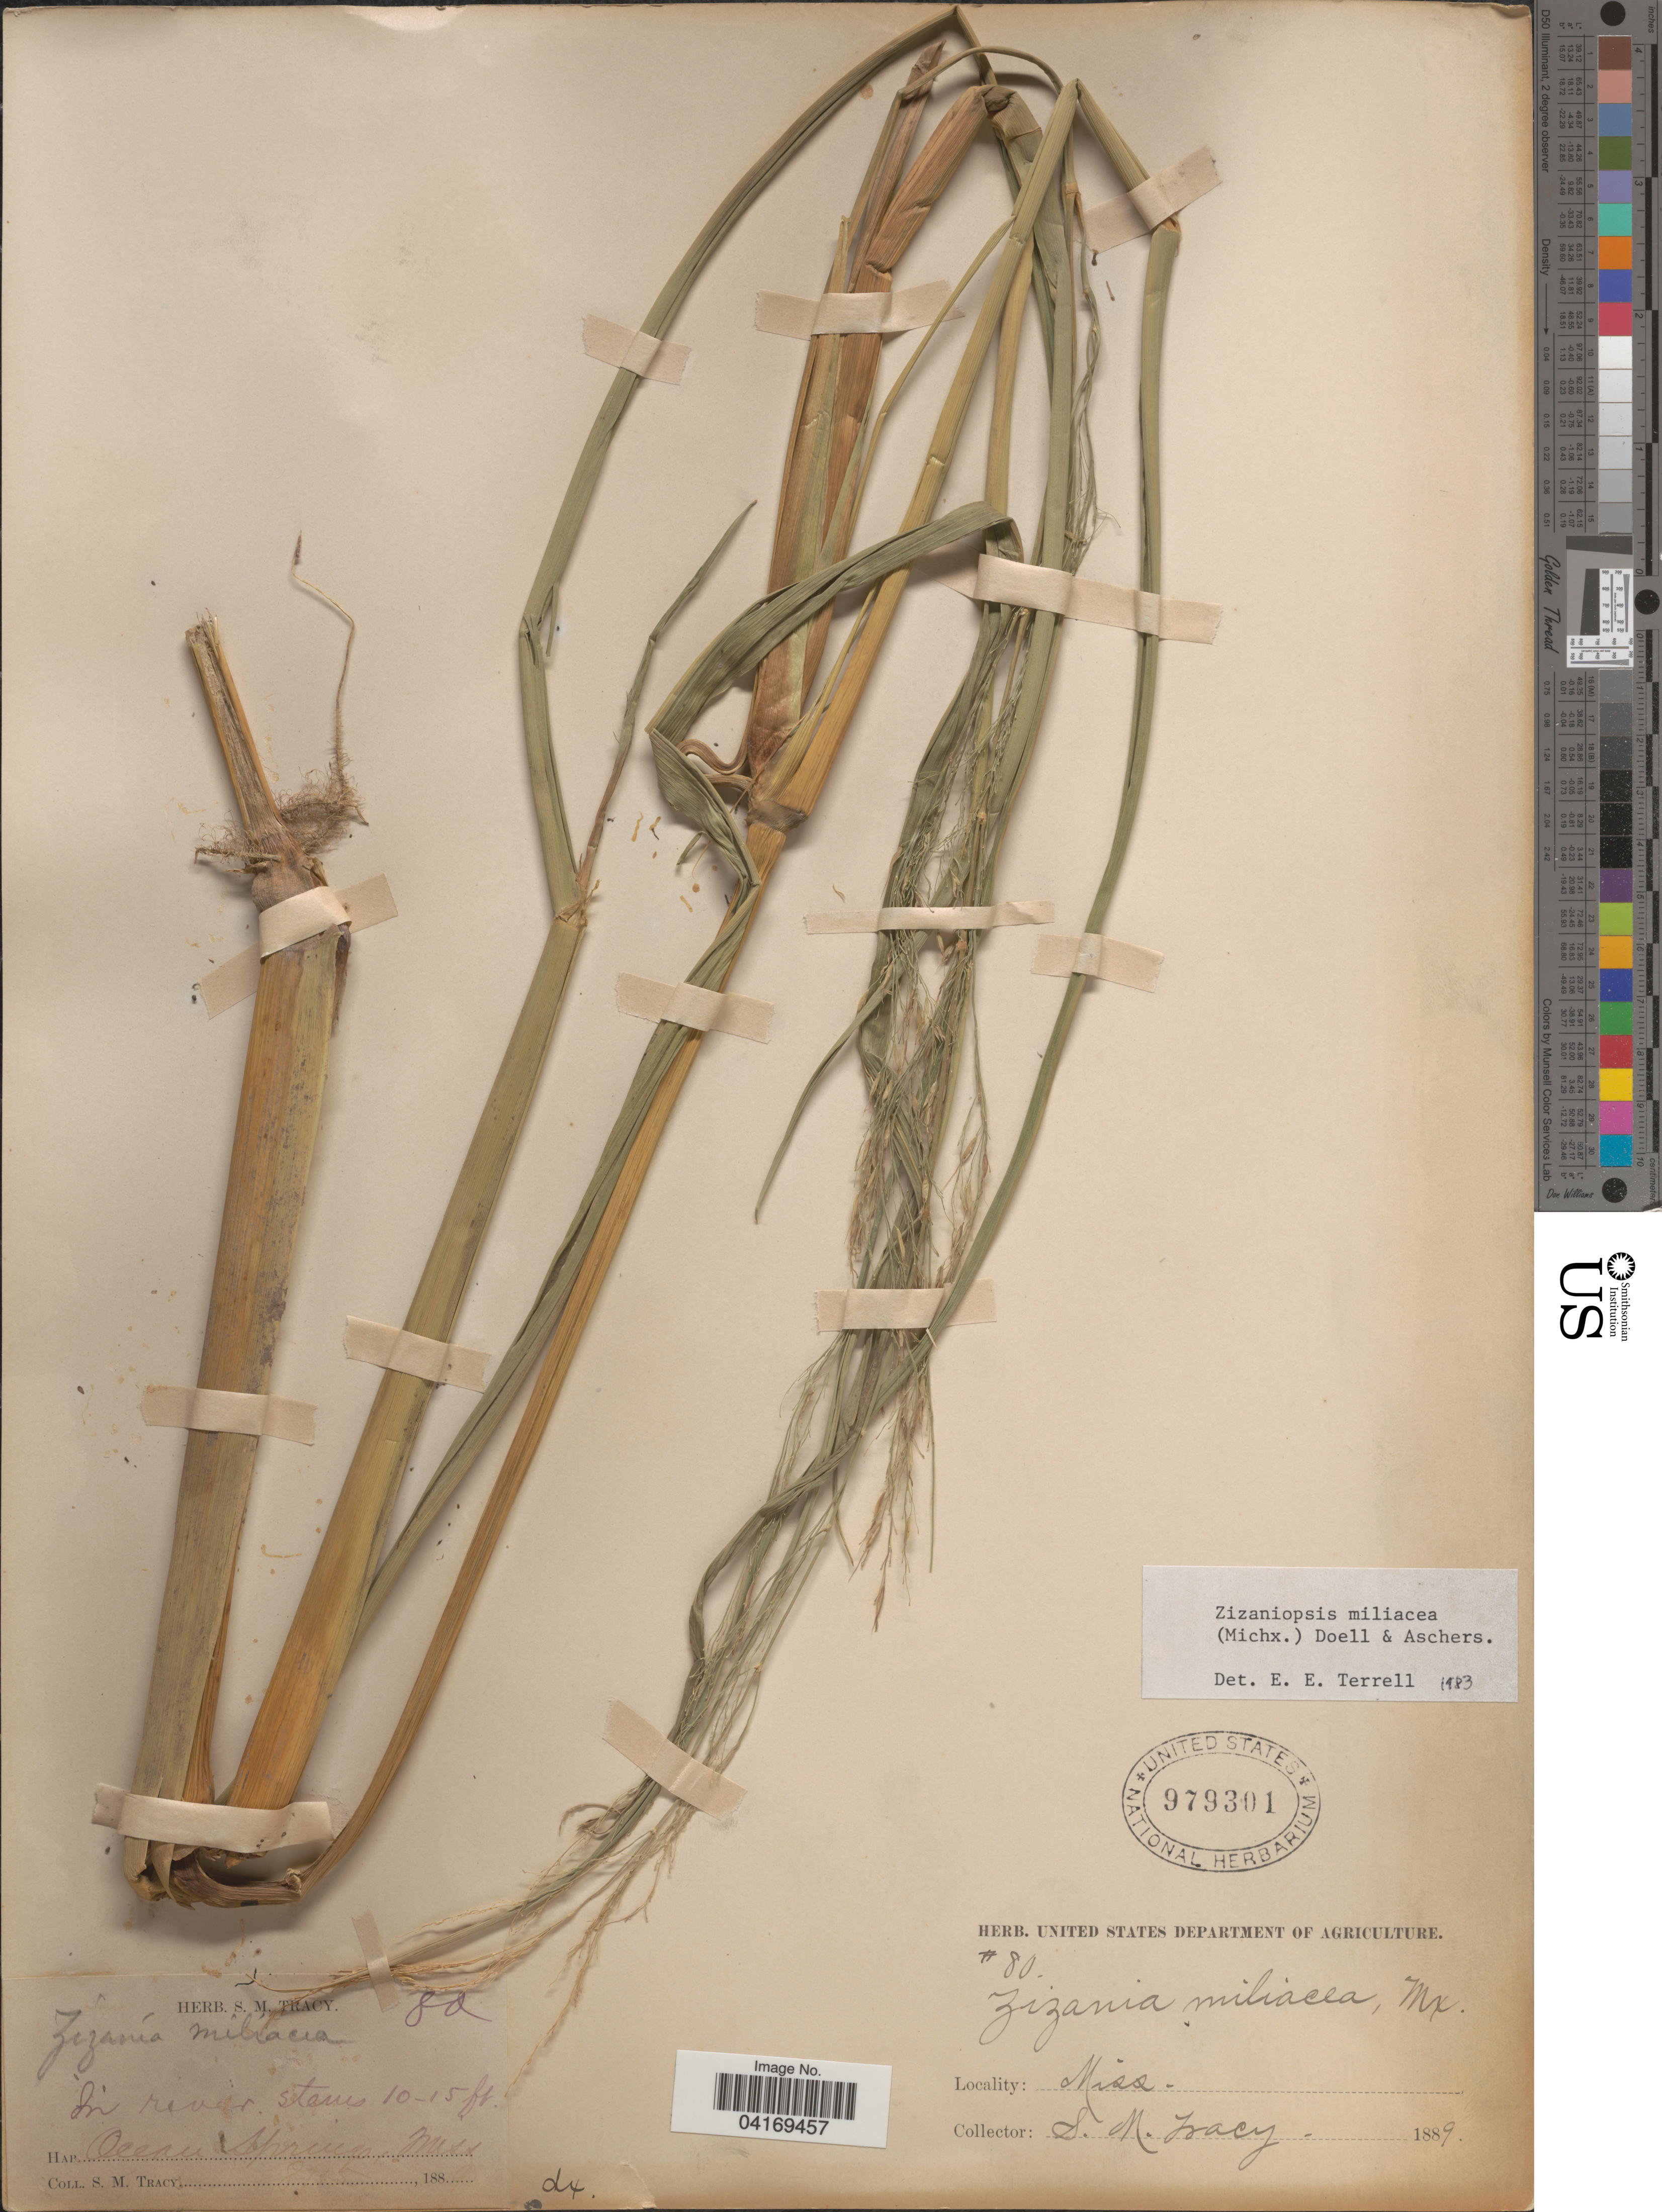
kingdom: Plantae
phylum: Tracheophyta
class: Liliopsida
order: Poales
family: Poaceae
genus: Zizaniopsis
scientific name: Zizaniopsis miliacea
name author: (Michx.) Döll & Asch.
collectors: S. M. Tracy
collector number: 80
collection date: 1889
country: United States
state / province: Mississippi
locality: Ocean Springs.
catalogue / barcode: US 979301